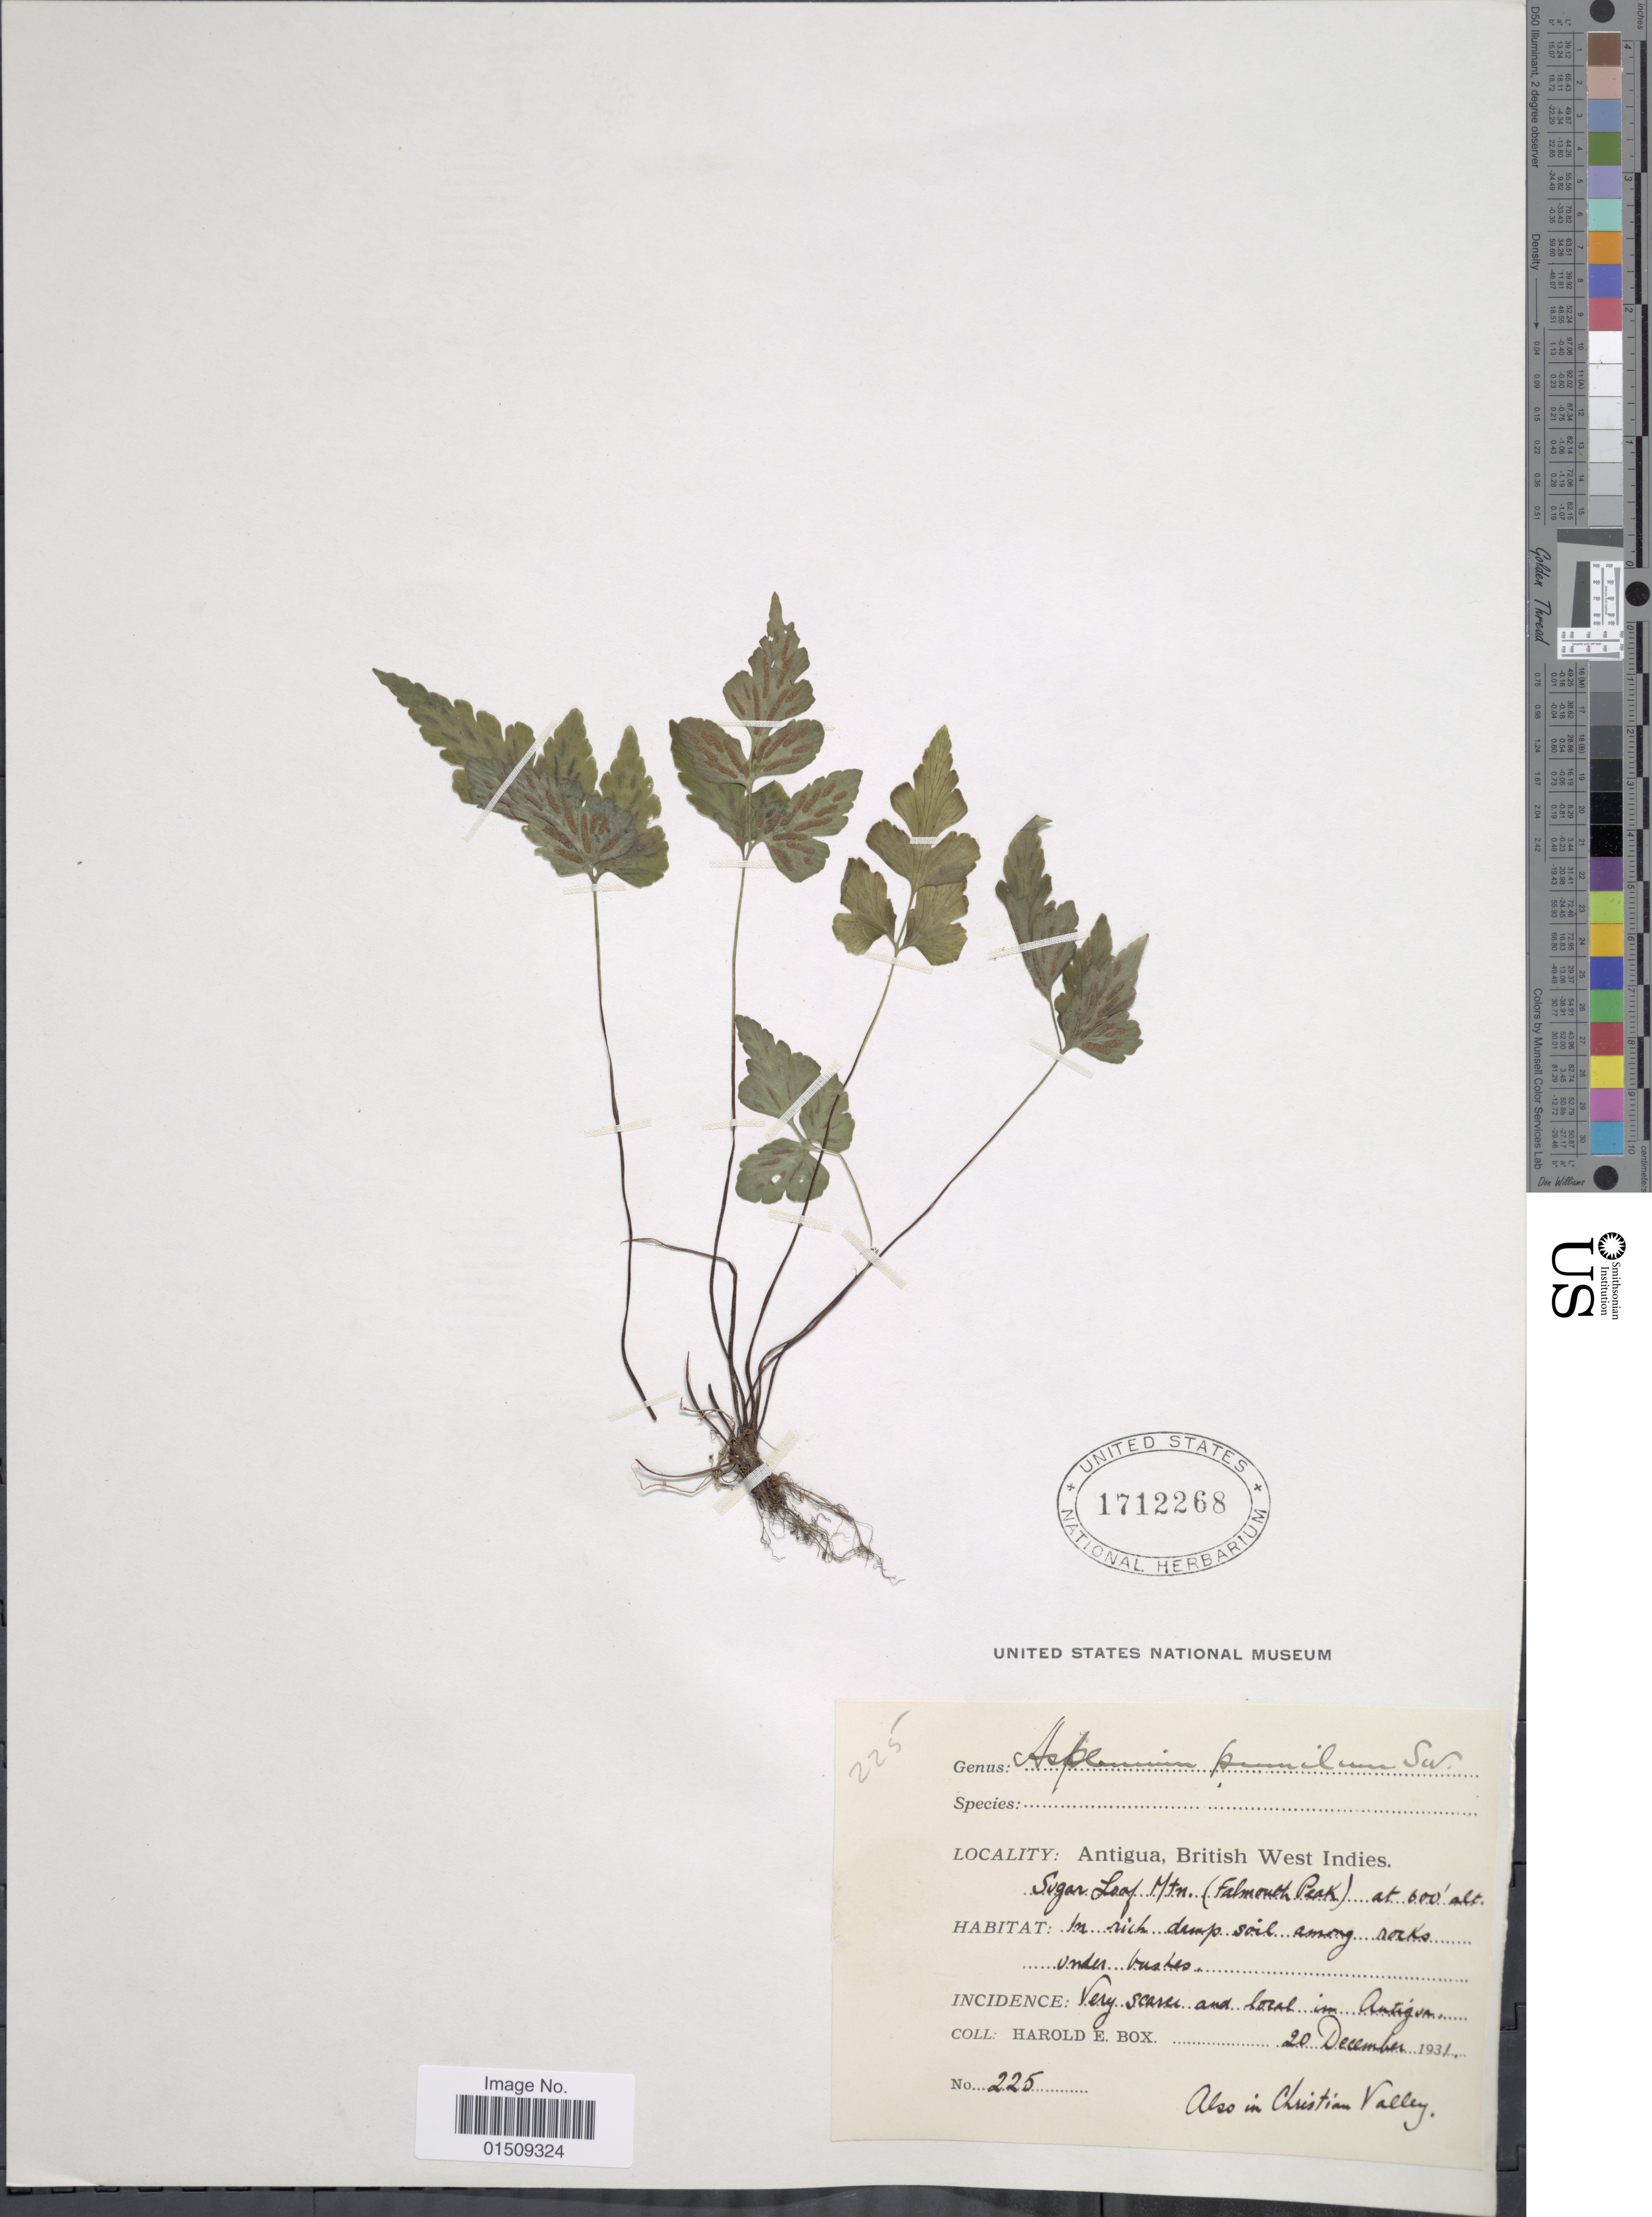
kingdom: Plantae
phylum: Tracheophyta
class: Polypodiopsida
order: Polypodiales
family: Aspleniaceae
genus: Asplenium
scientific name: Asplenium pumilum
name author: Sw.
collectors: H. E. Box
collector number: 225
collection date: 1931-12-20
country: Antigua and Barbuda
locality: Antigua, British West Indies. Sugar Loaf Mtn. (Falmouth Peak). Very Scarce and local in Antigua. Also in Christian Valley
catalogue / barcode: US 1712267